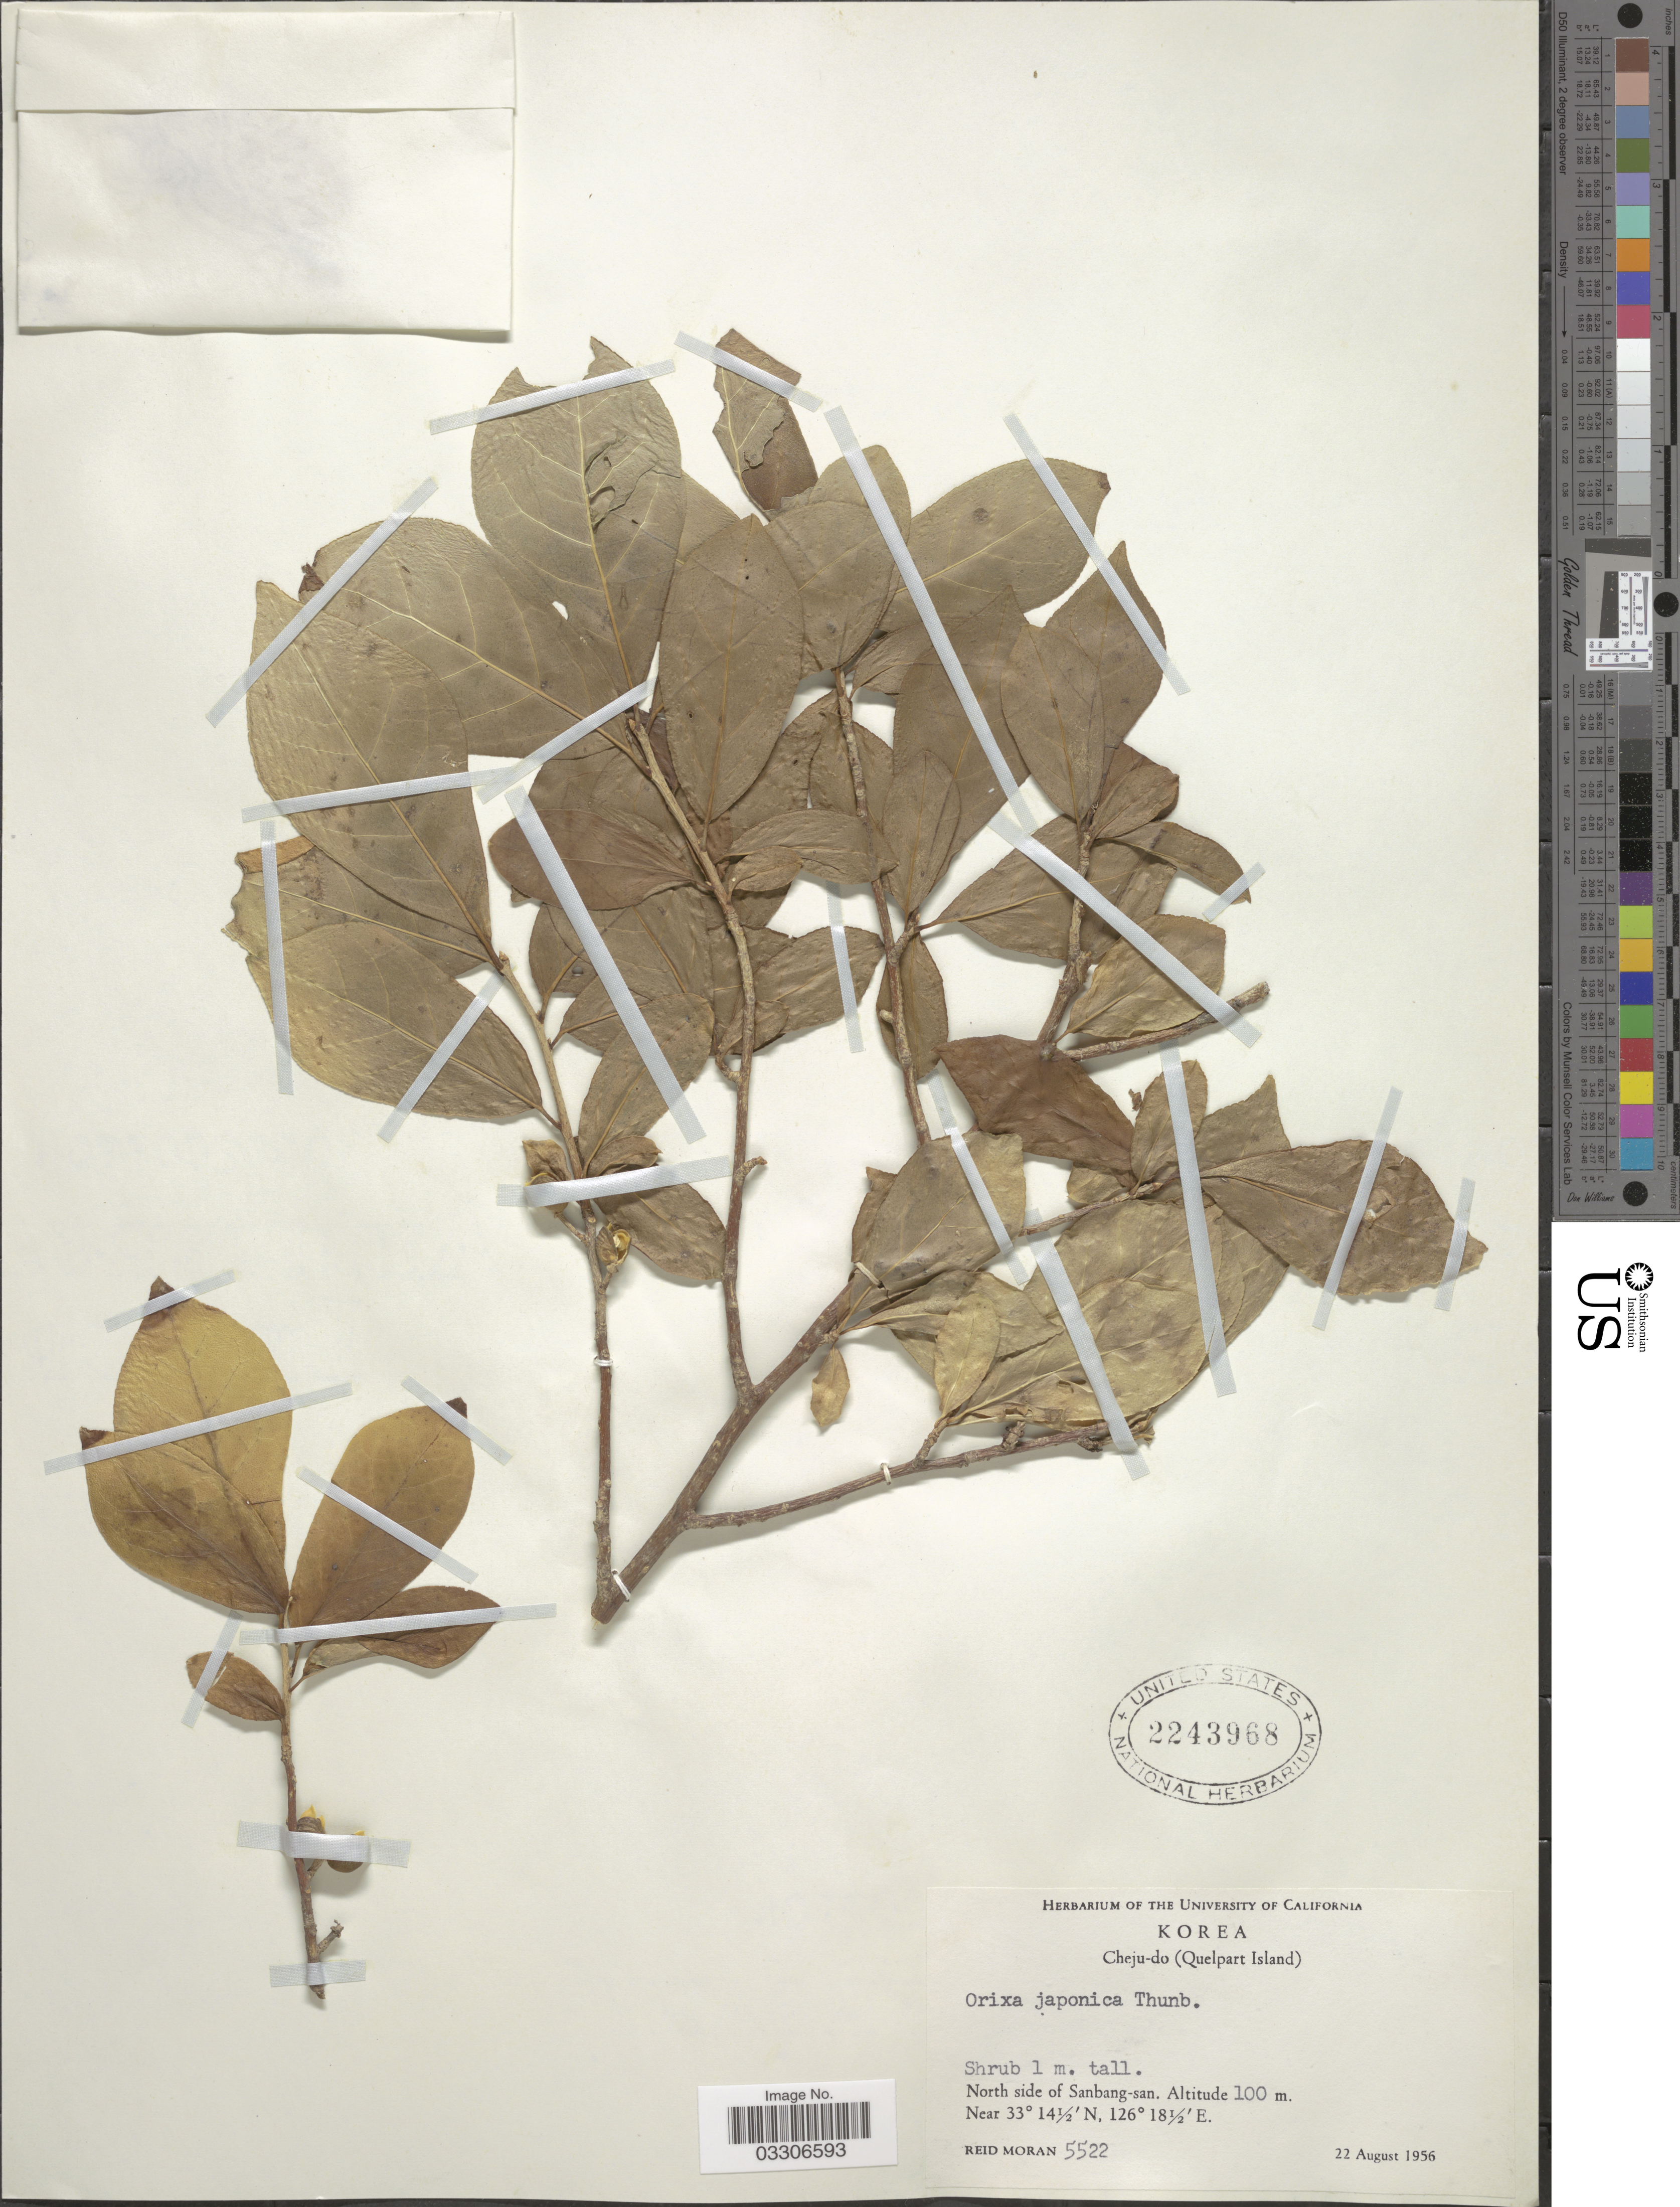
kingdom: Plantae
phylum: Tracheophyta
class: Magnoliopsida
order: Sapindales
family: Rutaceae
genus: Orixa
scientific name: Orixa japonica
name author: Thunb.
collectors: R. Moran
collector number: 5522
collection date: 1956-08-22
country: South Korea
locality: Cheju-do (Quelpart Island). North side of Sanbang-san.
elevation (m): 100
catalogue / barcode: US 2243968